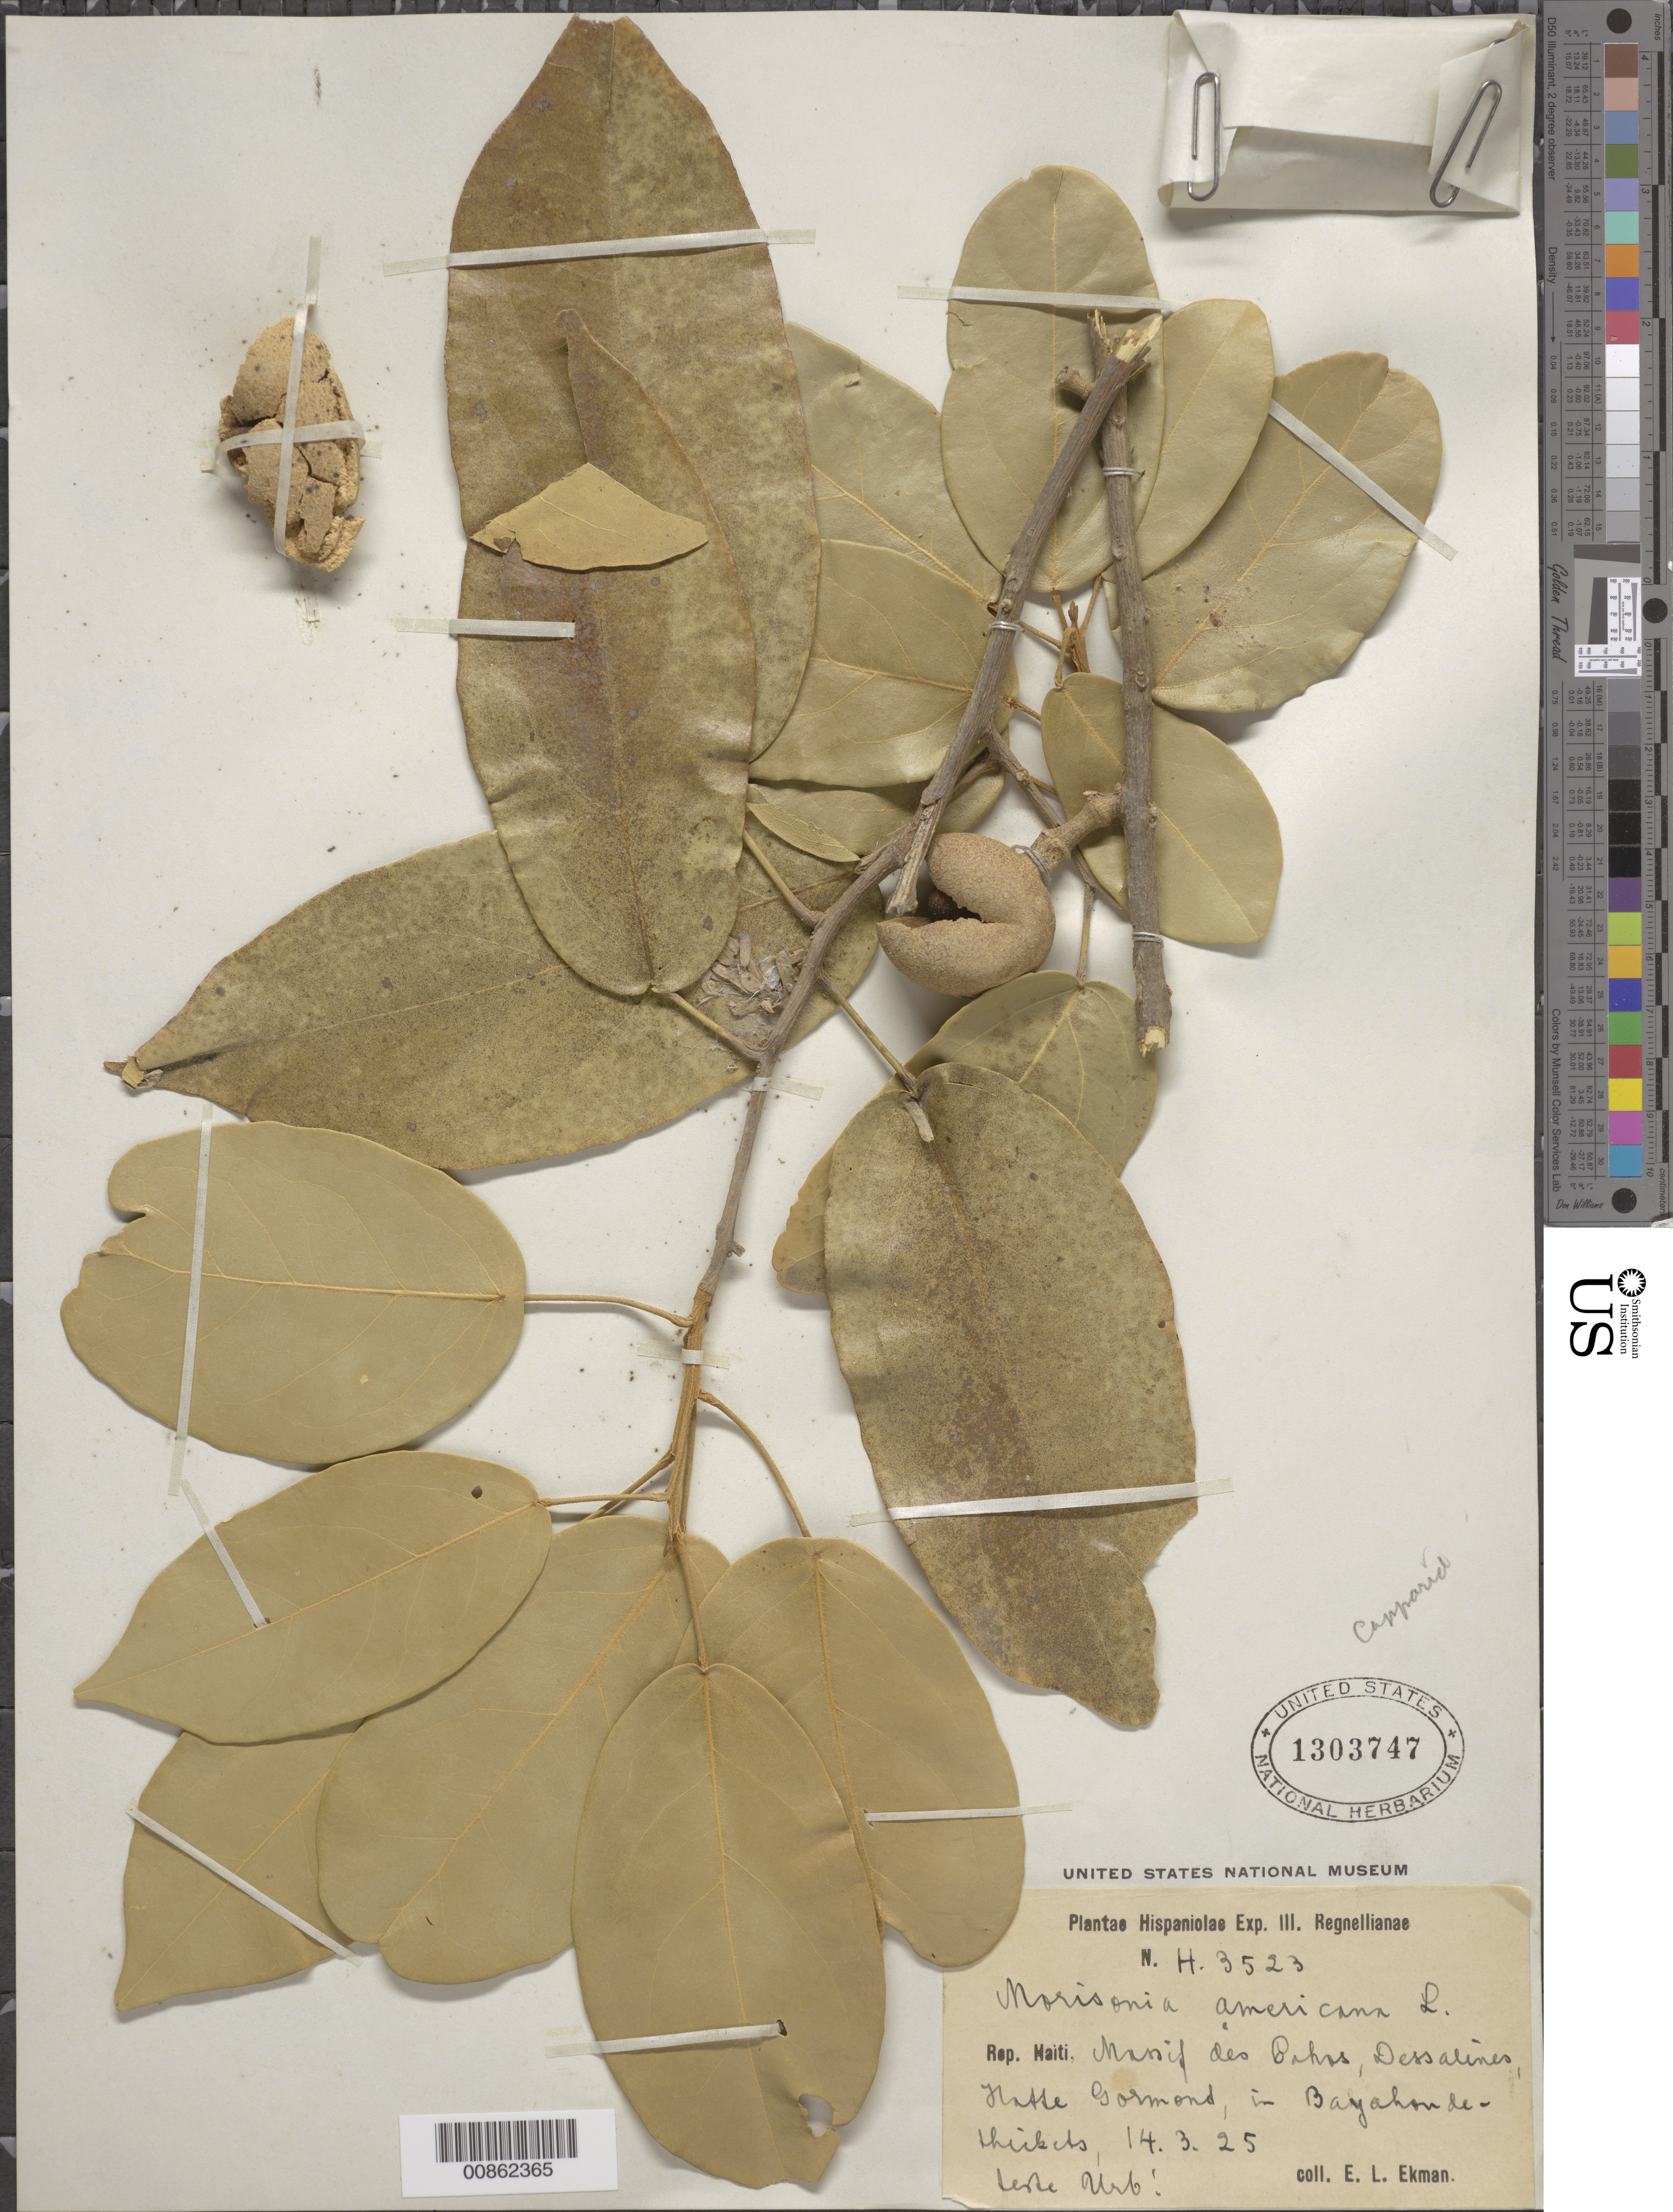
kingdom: Plantae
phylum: Tracheophyta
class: Magnoliopsida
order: Brassicales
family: Capparaceae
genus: Morisonia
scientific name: Morisonia americana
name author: L.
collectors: E. L. Ekman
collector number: H 3523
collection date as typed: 14 Mar 1925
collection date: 1925-03-14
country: Haiti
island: Hispaniola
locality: Massif des Cahos, Dessalines, Hatte-Gormont in Bayahonde-thickets.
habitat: Thickets.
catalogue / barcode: US 1303747